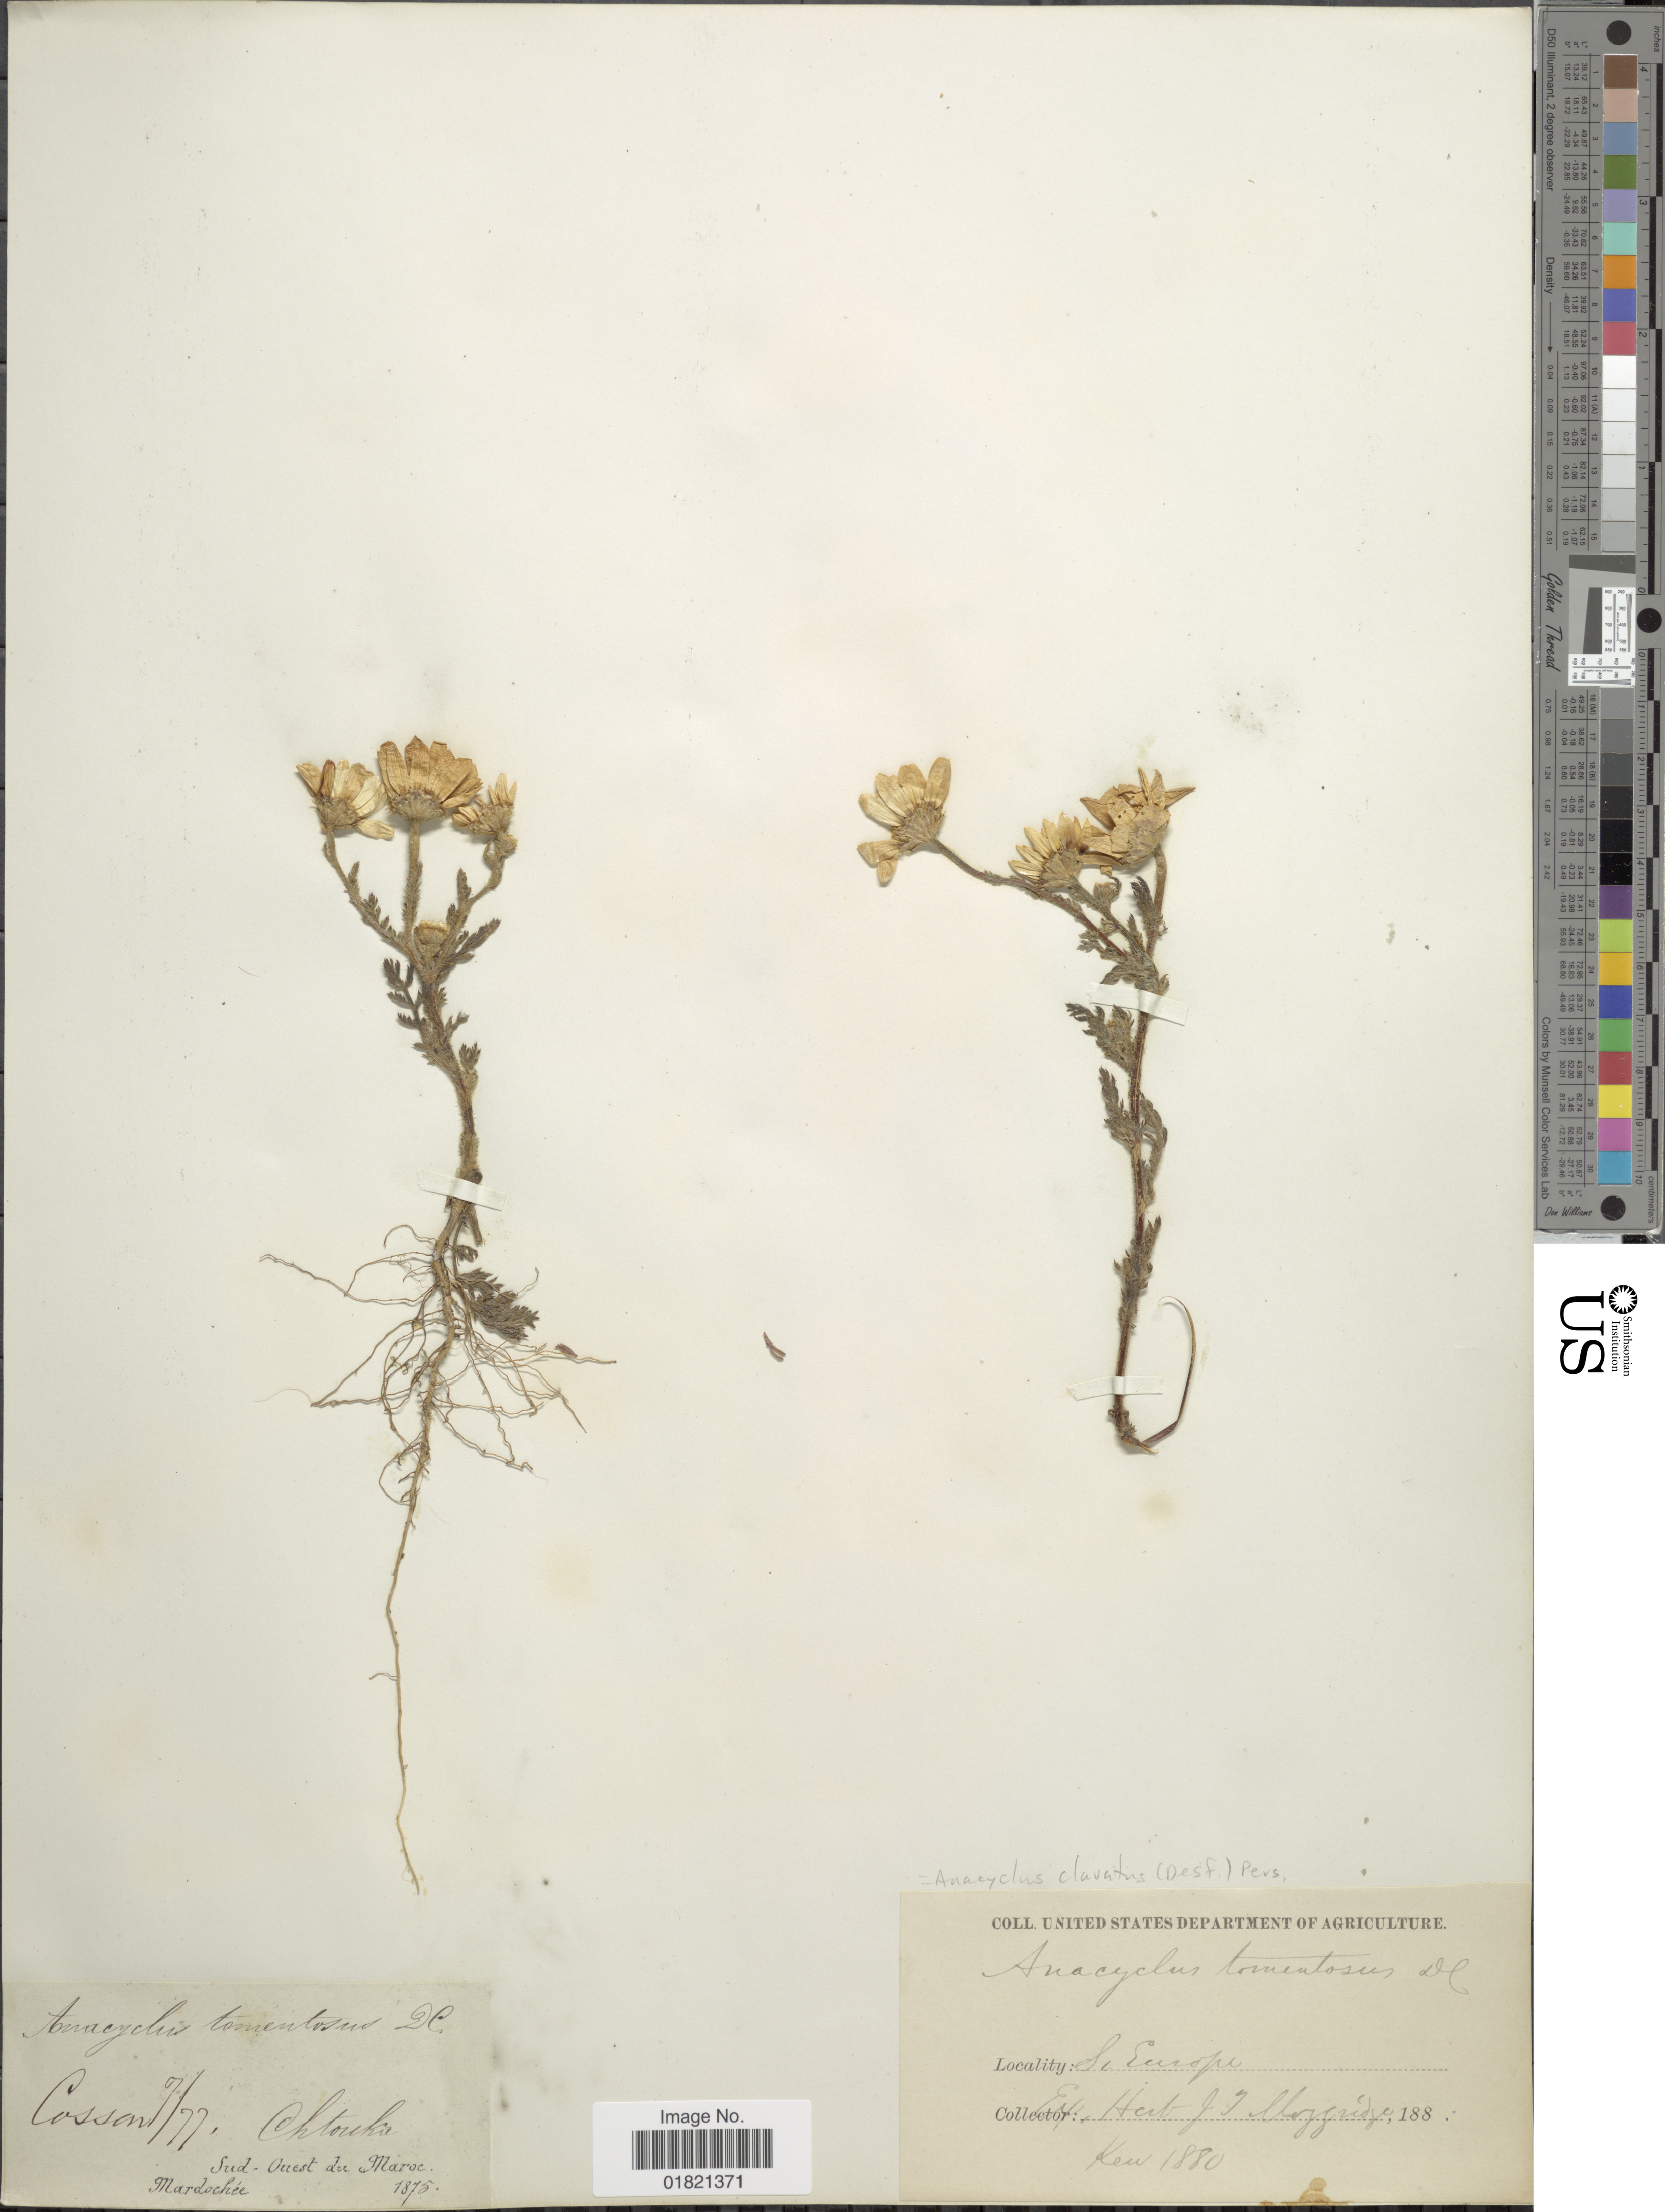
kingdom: Plantae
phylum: Tracheophyta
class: Magnoliopsida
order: Asterales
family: Asteraceae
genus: Anacyclus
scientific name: Anacyclus clavatus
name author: Pers.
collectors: -. Cosson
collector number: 1875?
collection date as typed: Transcribed d/m/y: /7/77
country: Morocco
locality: Chtouka. Sud-Ouest du Maroc. Mardochee. S. Europe.